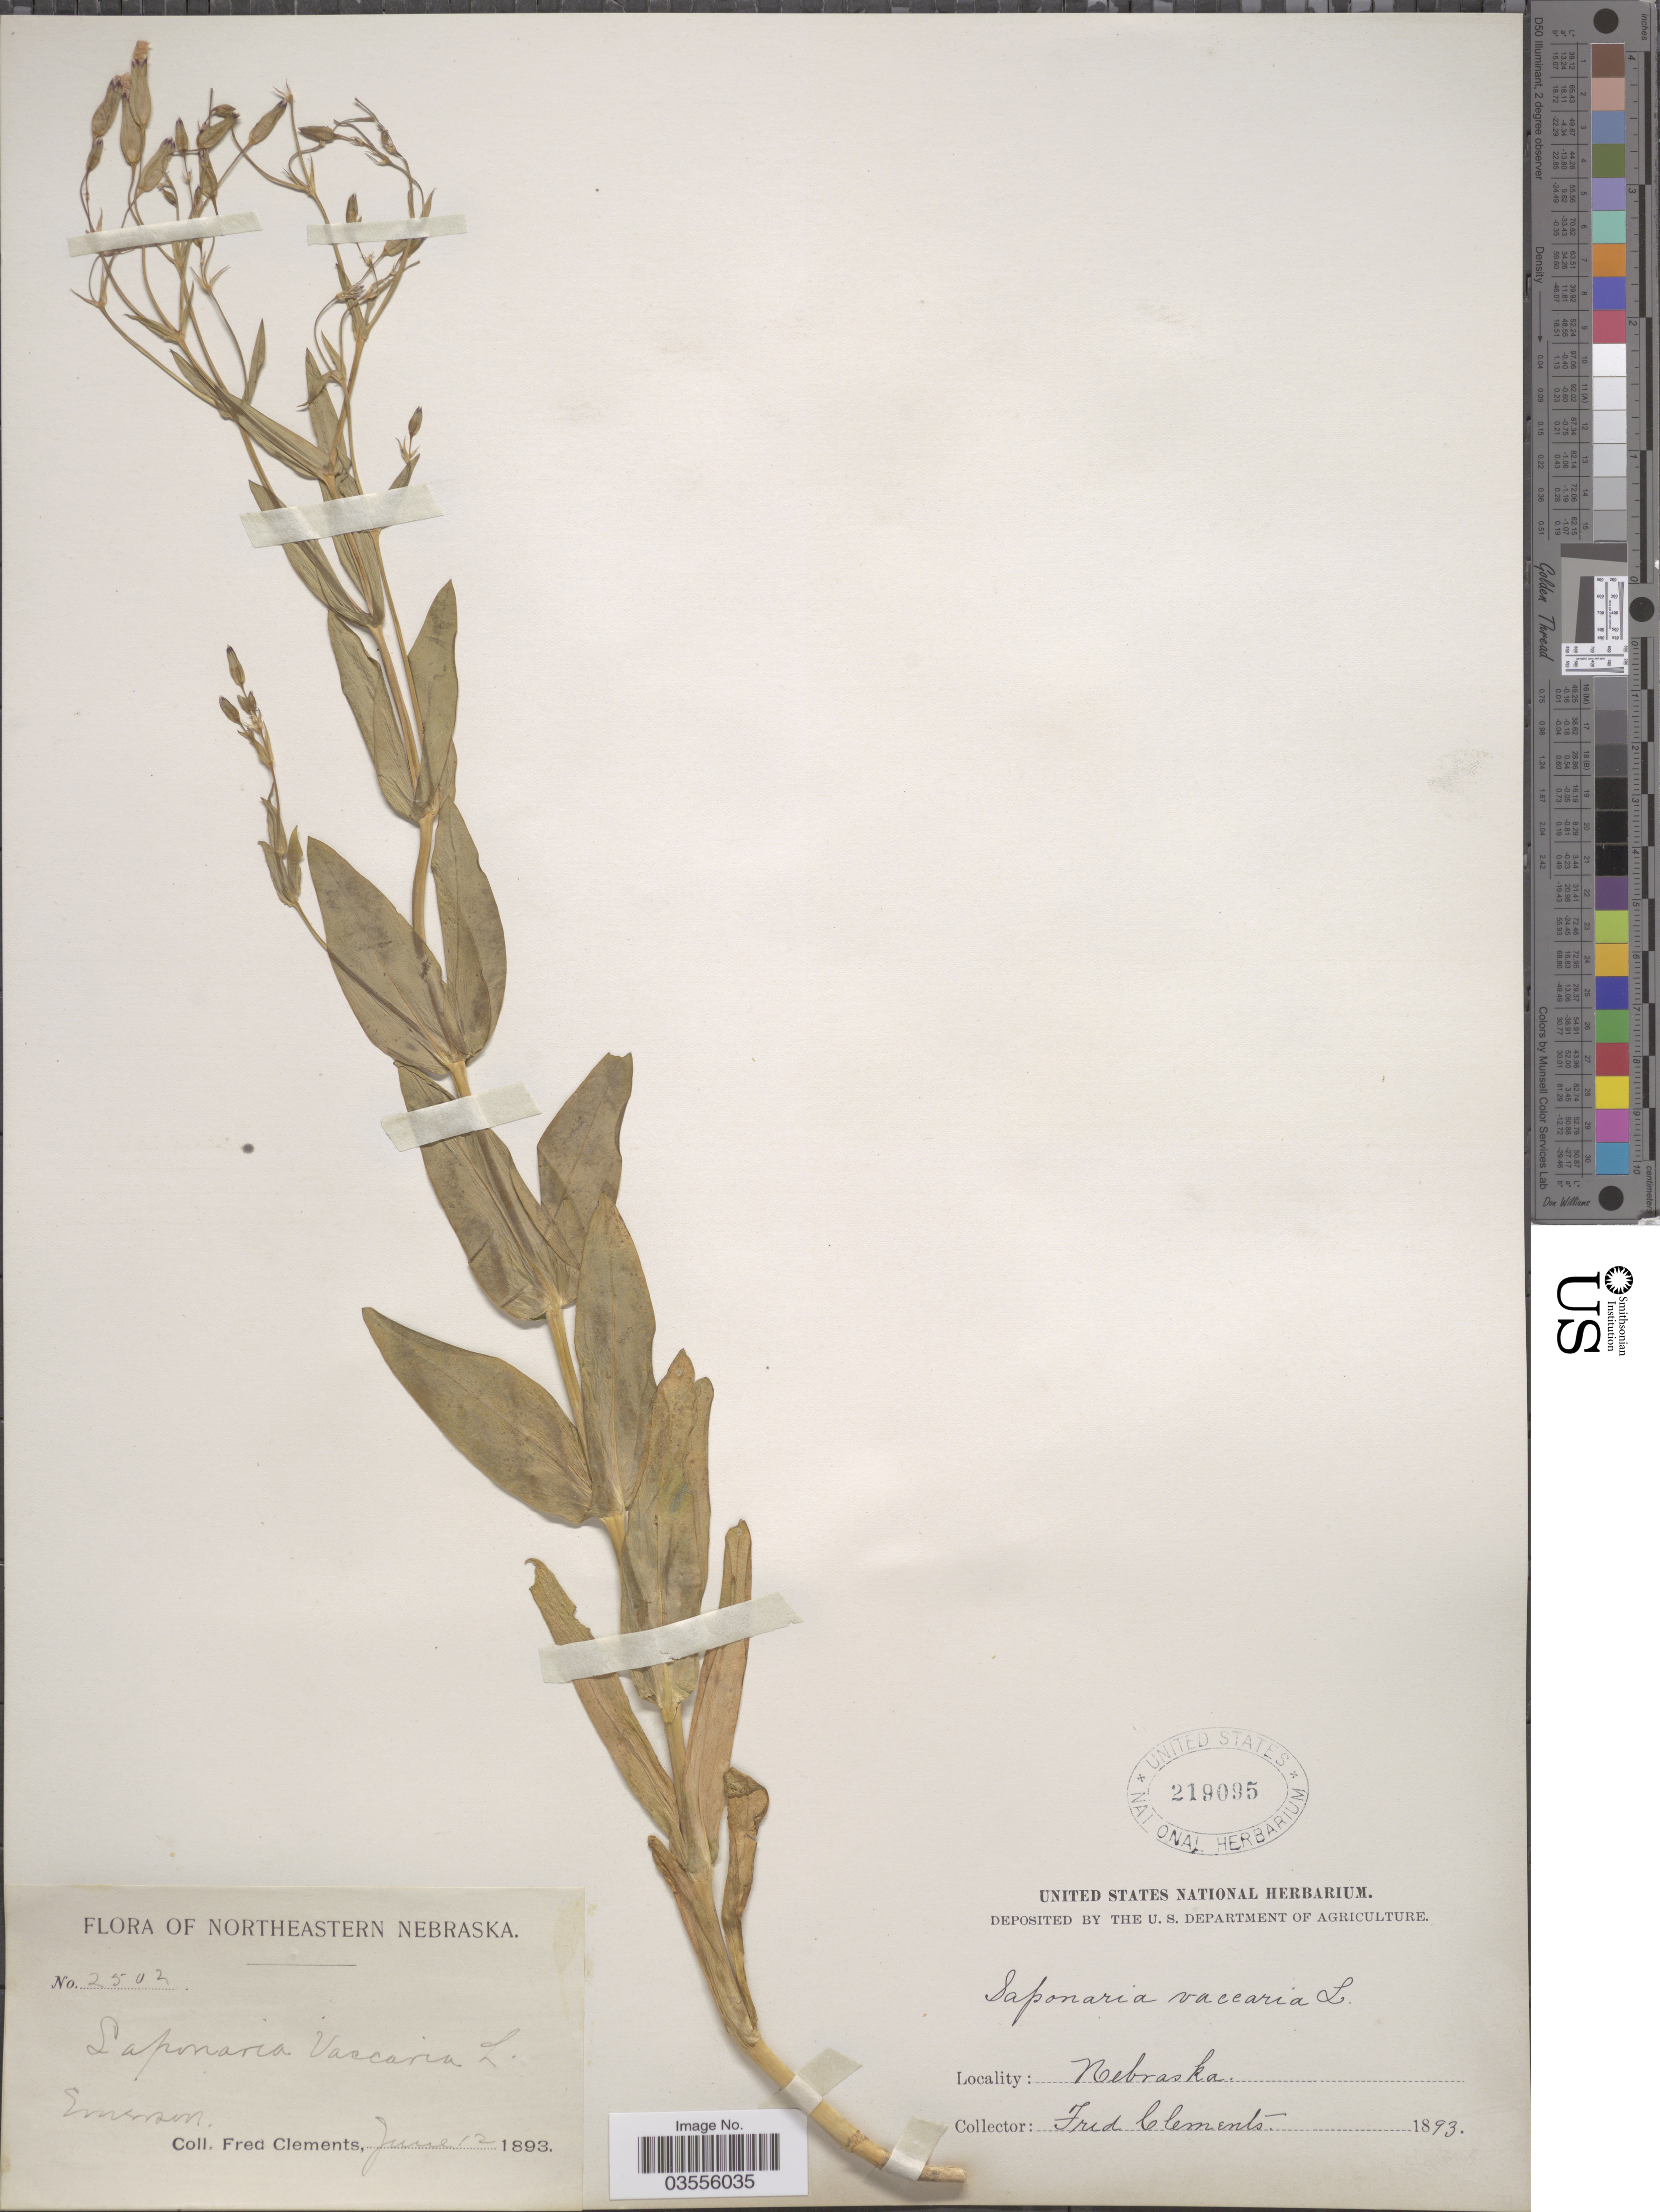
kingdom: Plantae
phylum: Tracheophyta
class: Magnoliopsida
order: Caryophyllales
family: Caryophyllaceae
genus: Gypsophila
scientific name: Gypsophila vaccaria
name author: (L.) Sm.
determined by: Strong, M. T., (US), Smithsonian Institution - National Museum of Natural History (UNITED STATES)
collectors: F. Clements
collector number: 2502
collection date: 1893-06-12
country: United States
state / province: Nebraska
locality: Northeastern Nebraska. Emerson.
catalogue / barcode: US 219095